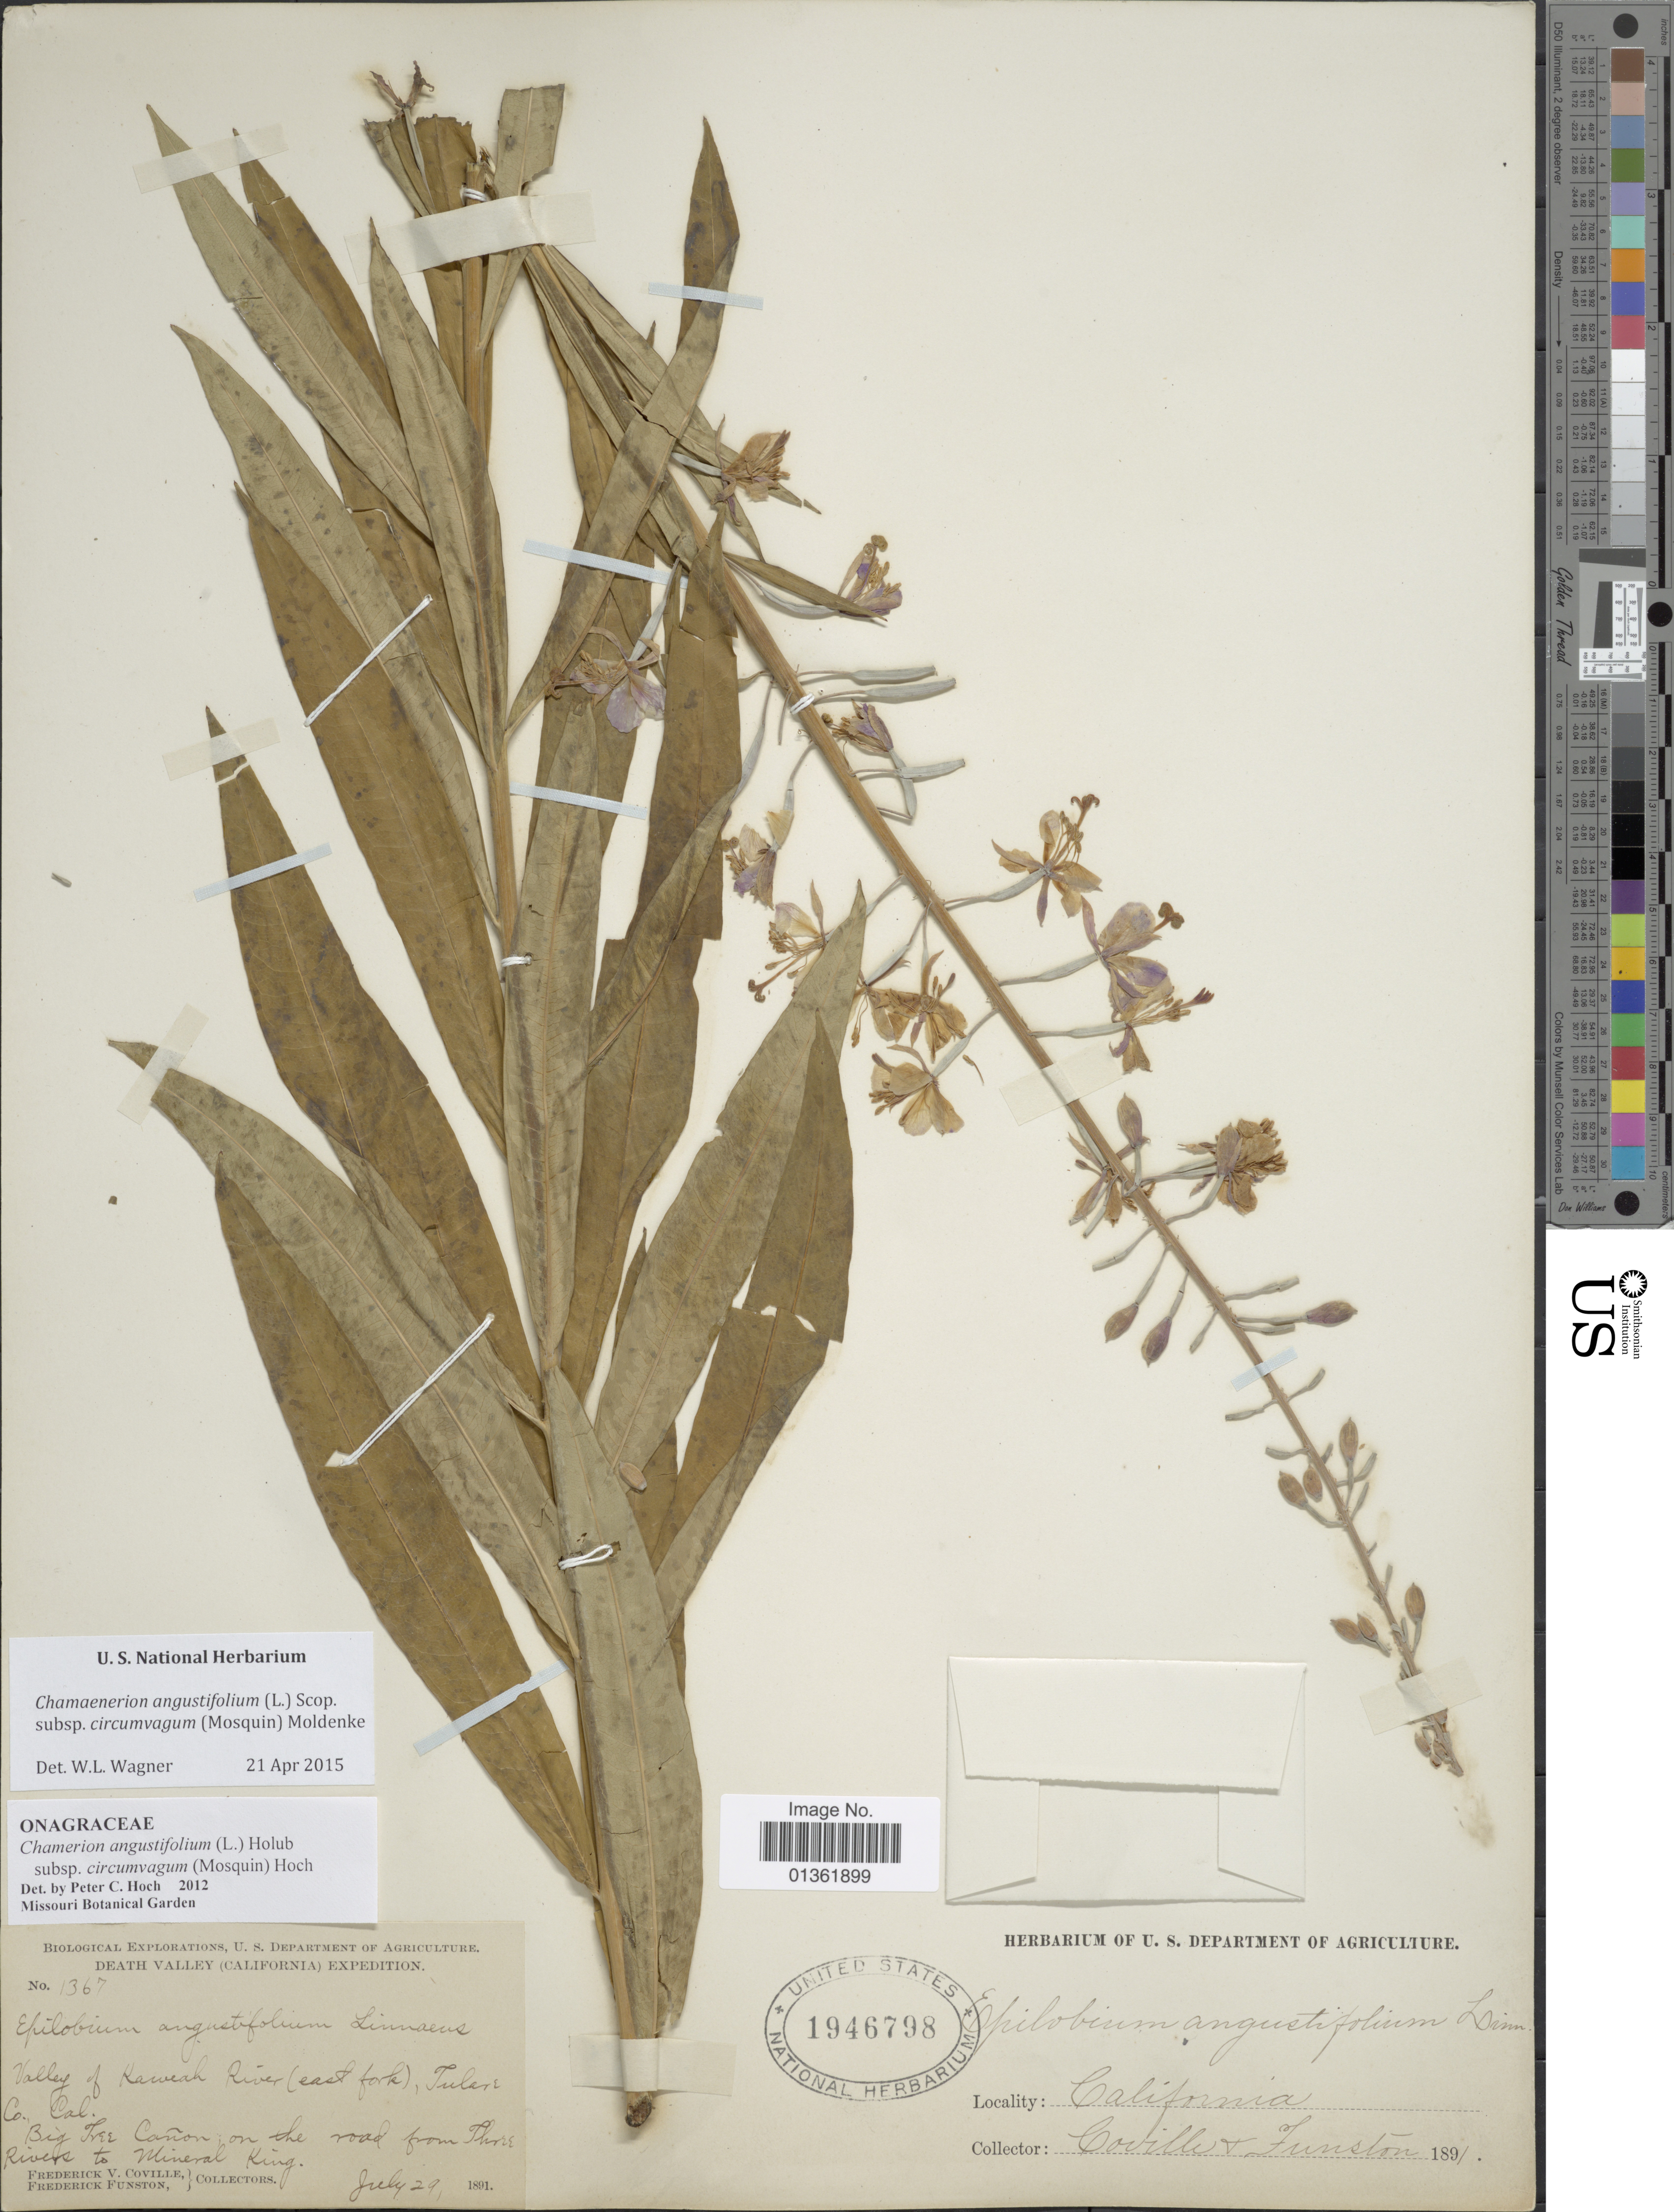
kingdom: Plantae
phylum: Tracheophyta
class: Magnoliopsida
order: Myrtales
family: Onagraceae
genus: Chamaenerion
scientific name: Chamaenerion angustifolium subsp. circumvagum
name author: (Mosquin) Moldenke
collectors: F. V. Coville & F. Funston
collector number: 1367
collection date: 1891-07-29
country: United States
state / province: California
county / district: Tulare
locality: Valley of Kaweah River (east fork), Tulare Co. Cal. Big Tree Cañon, on the road from Three Rivers to Mineral King.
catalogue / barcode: US 1946798